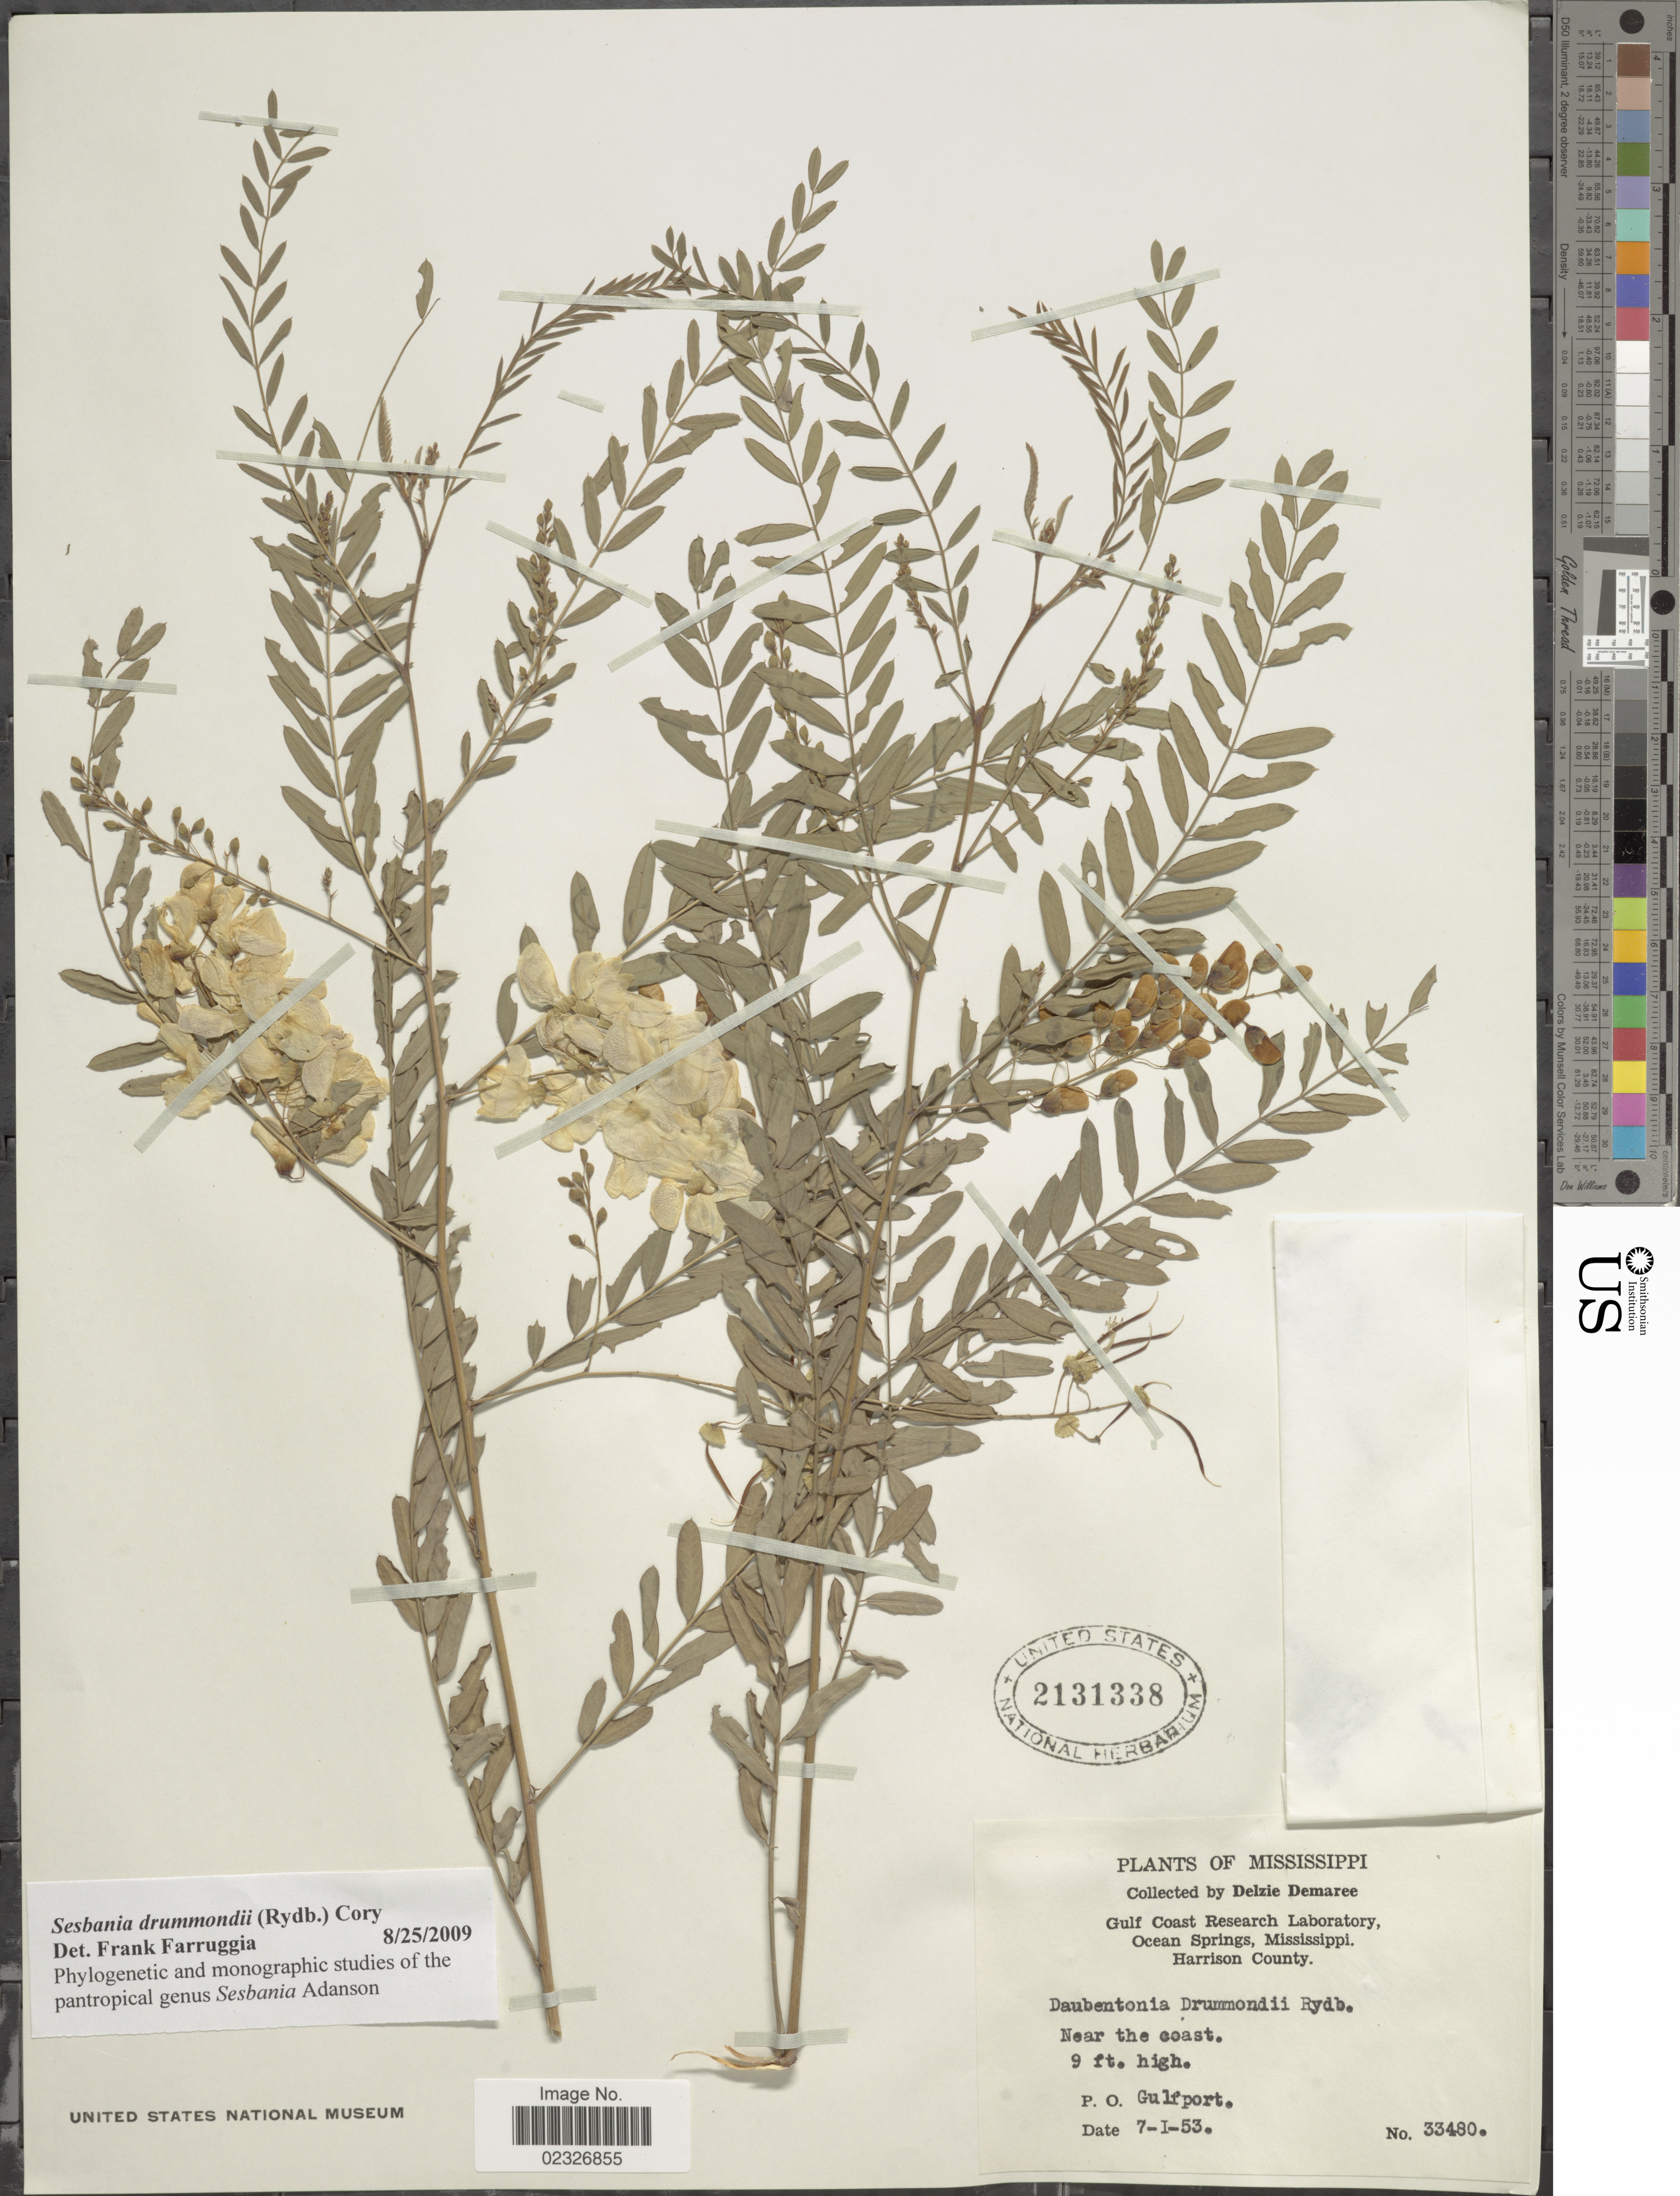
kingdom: Plantae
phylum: Tracheophyta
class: Magnoliopsida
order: Fabales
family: Fabaceae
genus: Sesbania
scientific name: Sesbania drummondii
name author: (Rydb.) Cory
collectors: D. Demaree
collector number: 33480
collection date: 1953-07-01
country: United States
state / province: Mississippi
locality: Gulf Coast Research Laboratory, Ocean Springs, Harrison County, near the coast, P.O. Gulfport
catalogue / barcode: US 2131338